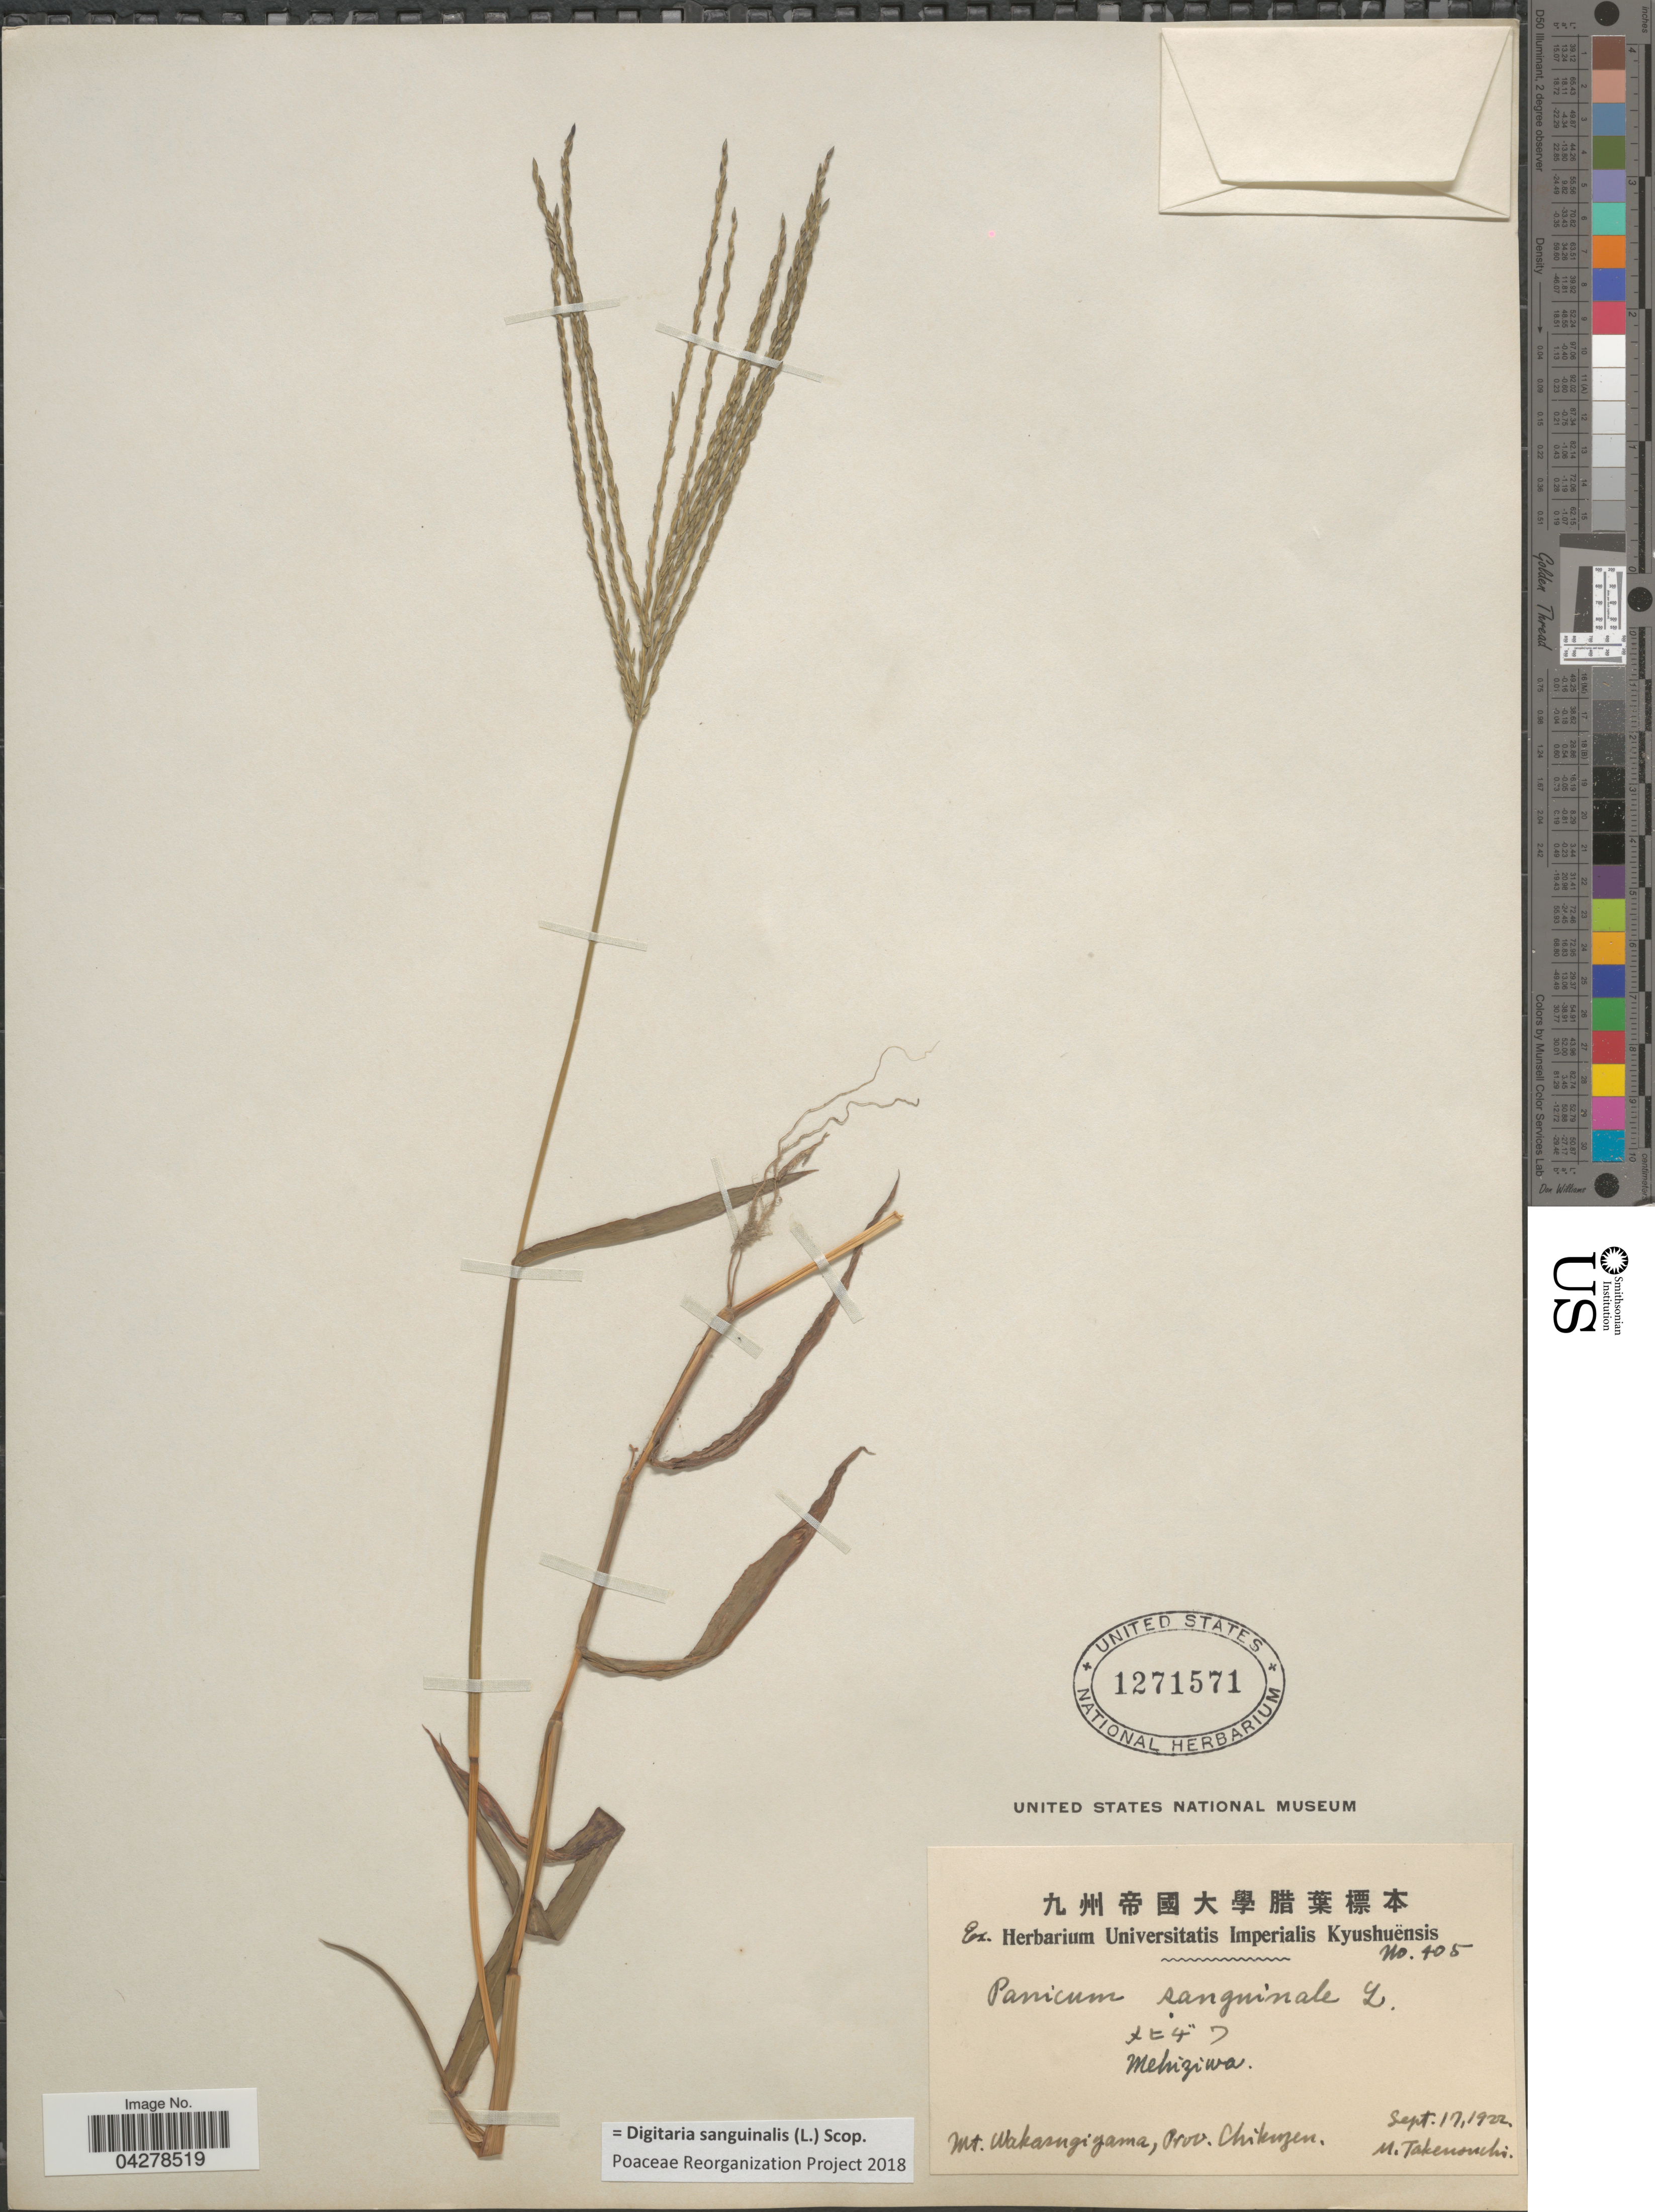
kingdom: Plantae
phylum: Tracheophyta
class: Liliopsida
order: Poales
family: Poaceae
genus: Digitaria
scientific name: Digitaria sanguinalis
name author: (L.) Scop.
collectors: M. Takenonchi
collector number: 405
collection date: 1922-09-17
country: Japan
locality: Mehiziwa. Mt. Wakasngigama, Prov. Chikuzen.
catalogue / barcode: US 1271571